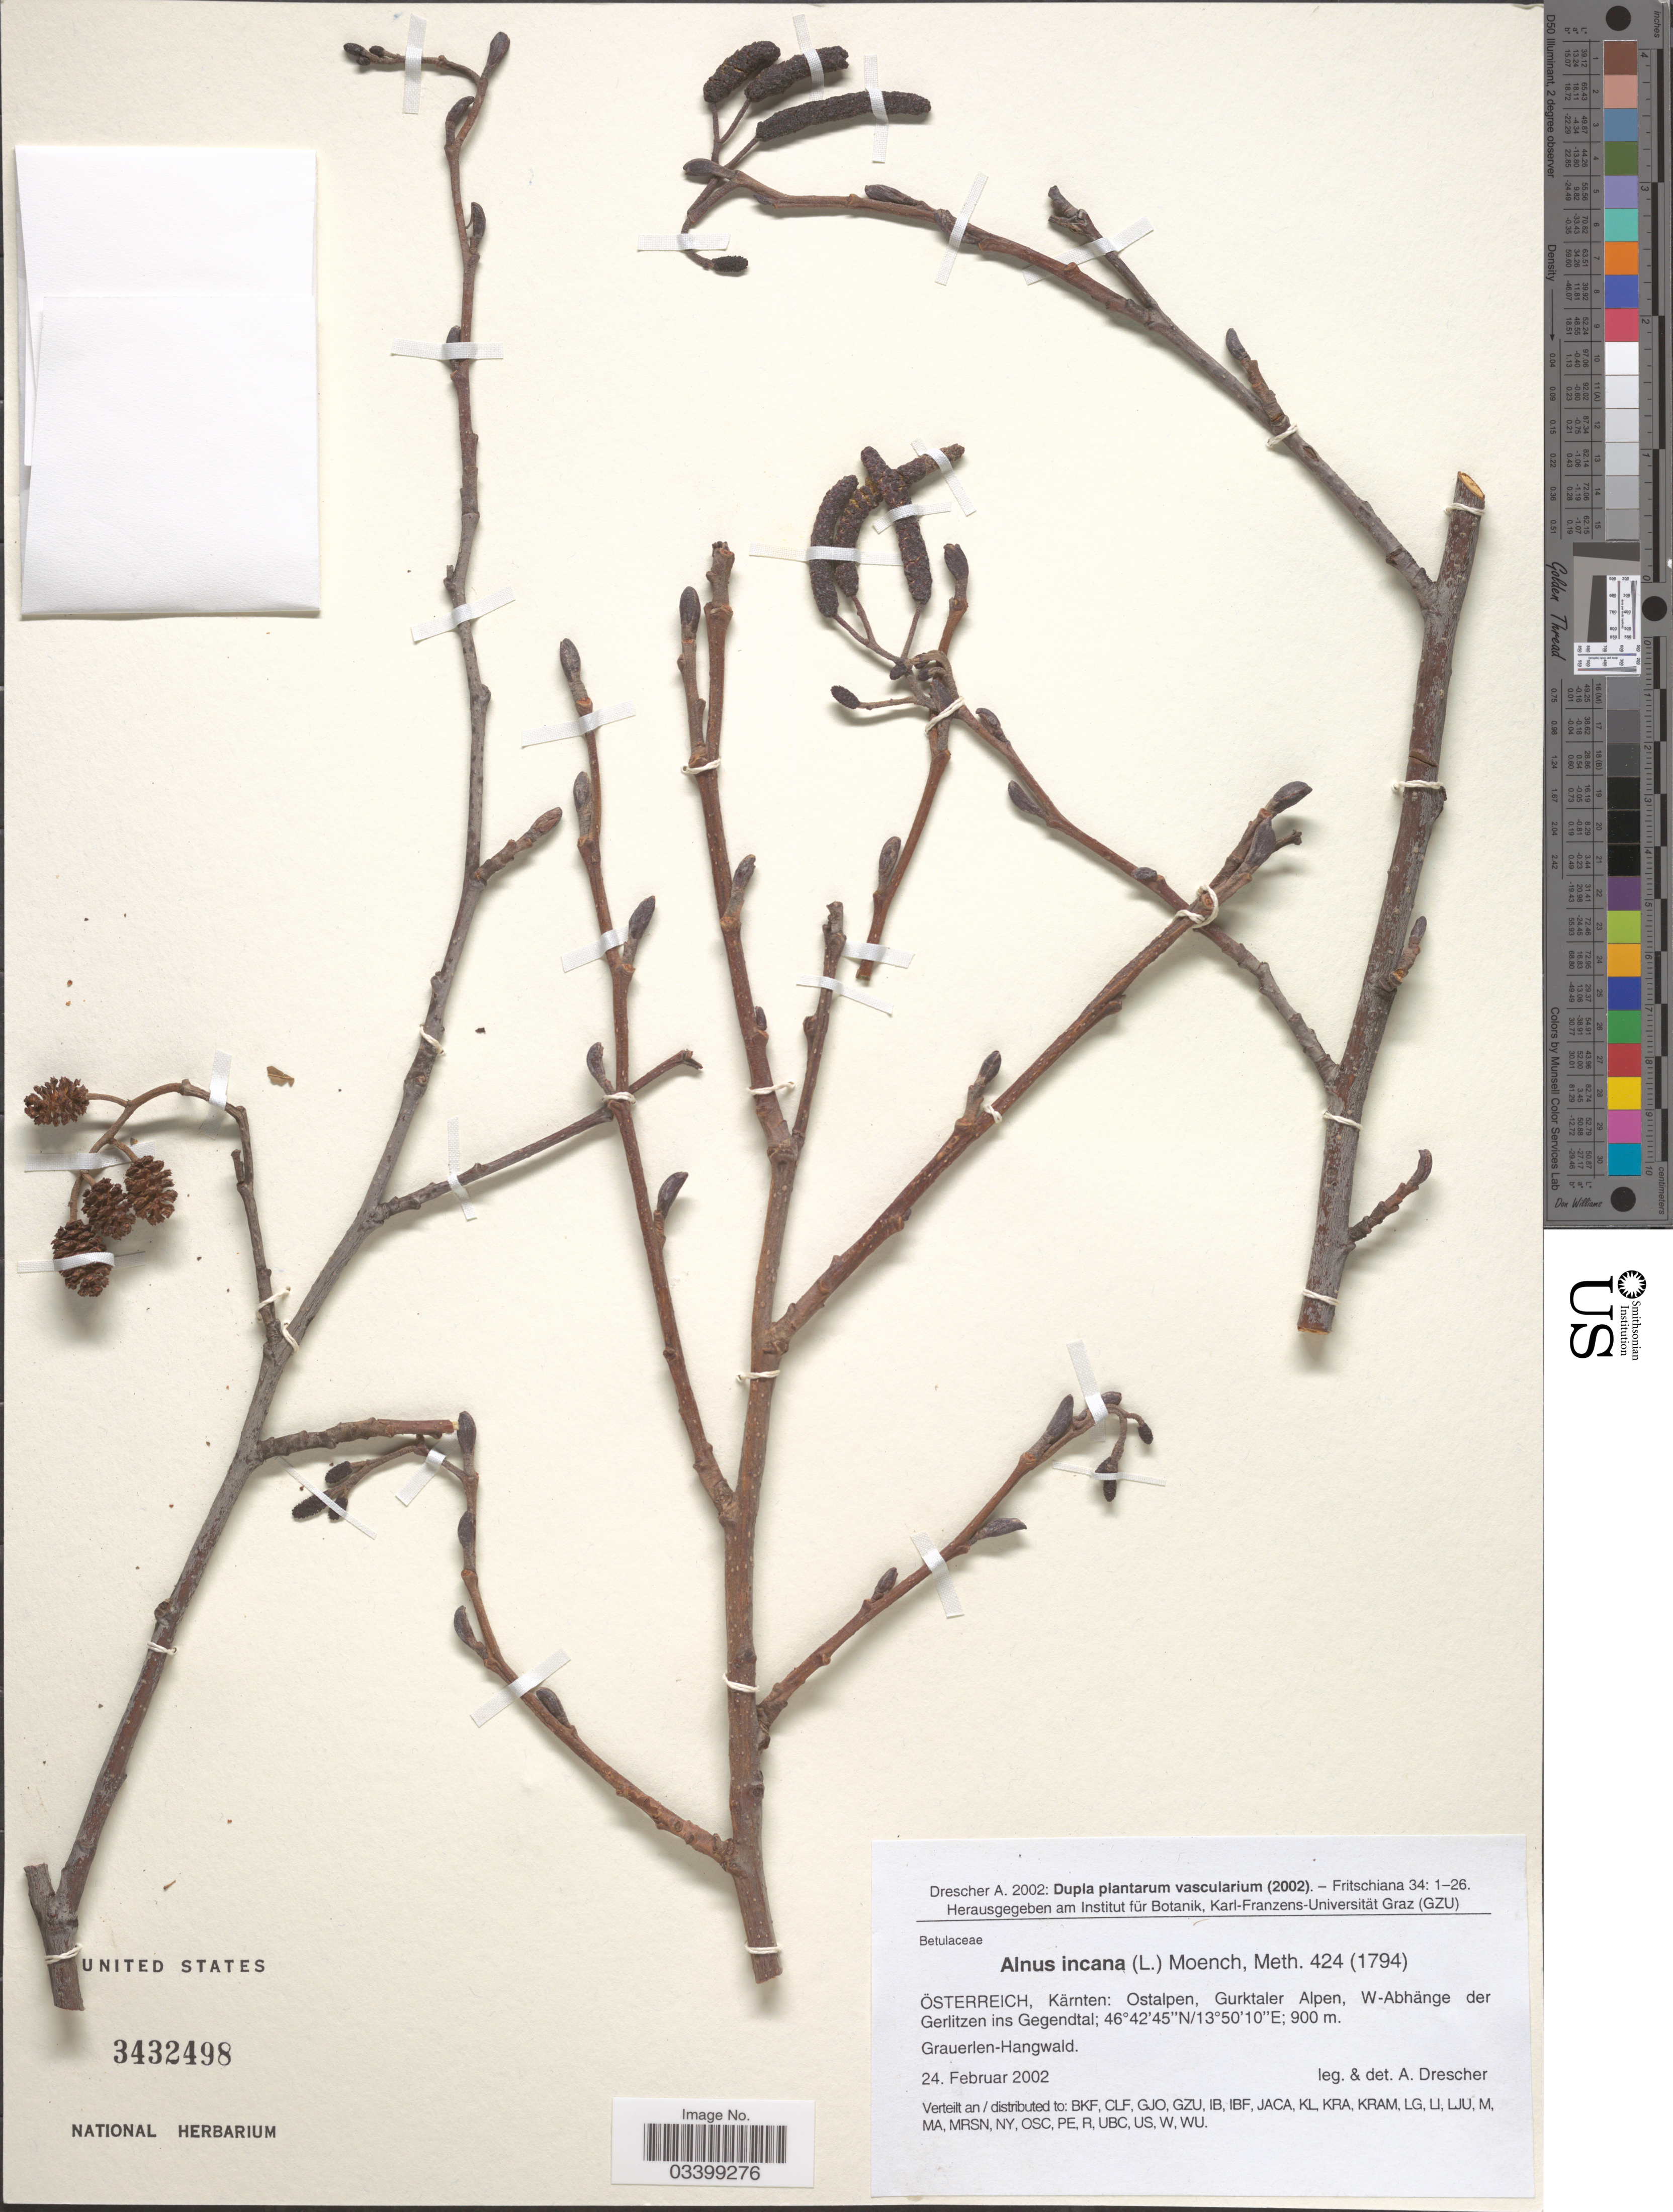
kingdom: Plantae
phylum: Tracheophyta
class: Magnoliopsida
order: Fagales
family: Betulaceae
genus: Alnus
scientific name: Alnus incana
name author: (L.) Moench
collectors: A. Drescher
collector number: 424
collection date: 2002-02-24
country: Austria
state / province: Karnten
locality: Österreich, Ostalpen, Gurktaler Alpen, W-Abhänge der Gerlitzen ins Gegendtal.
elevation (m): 900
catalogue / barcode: US 3432498